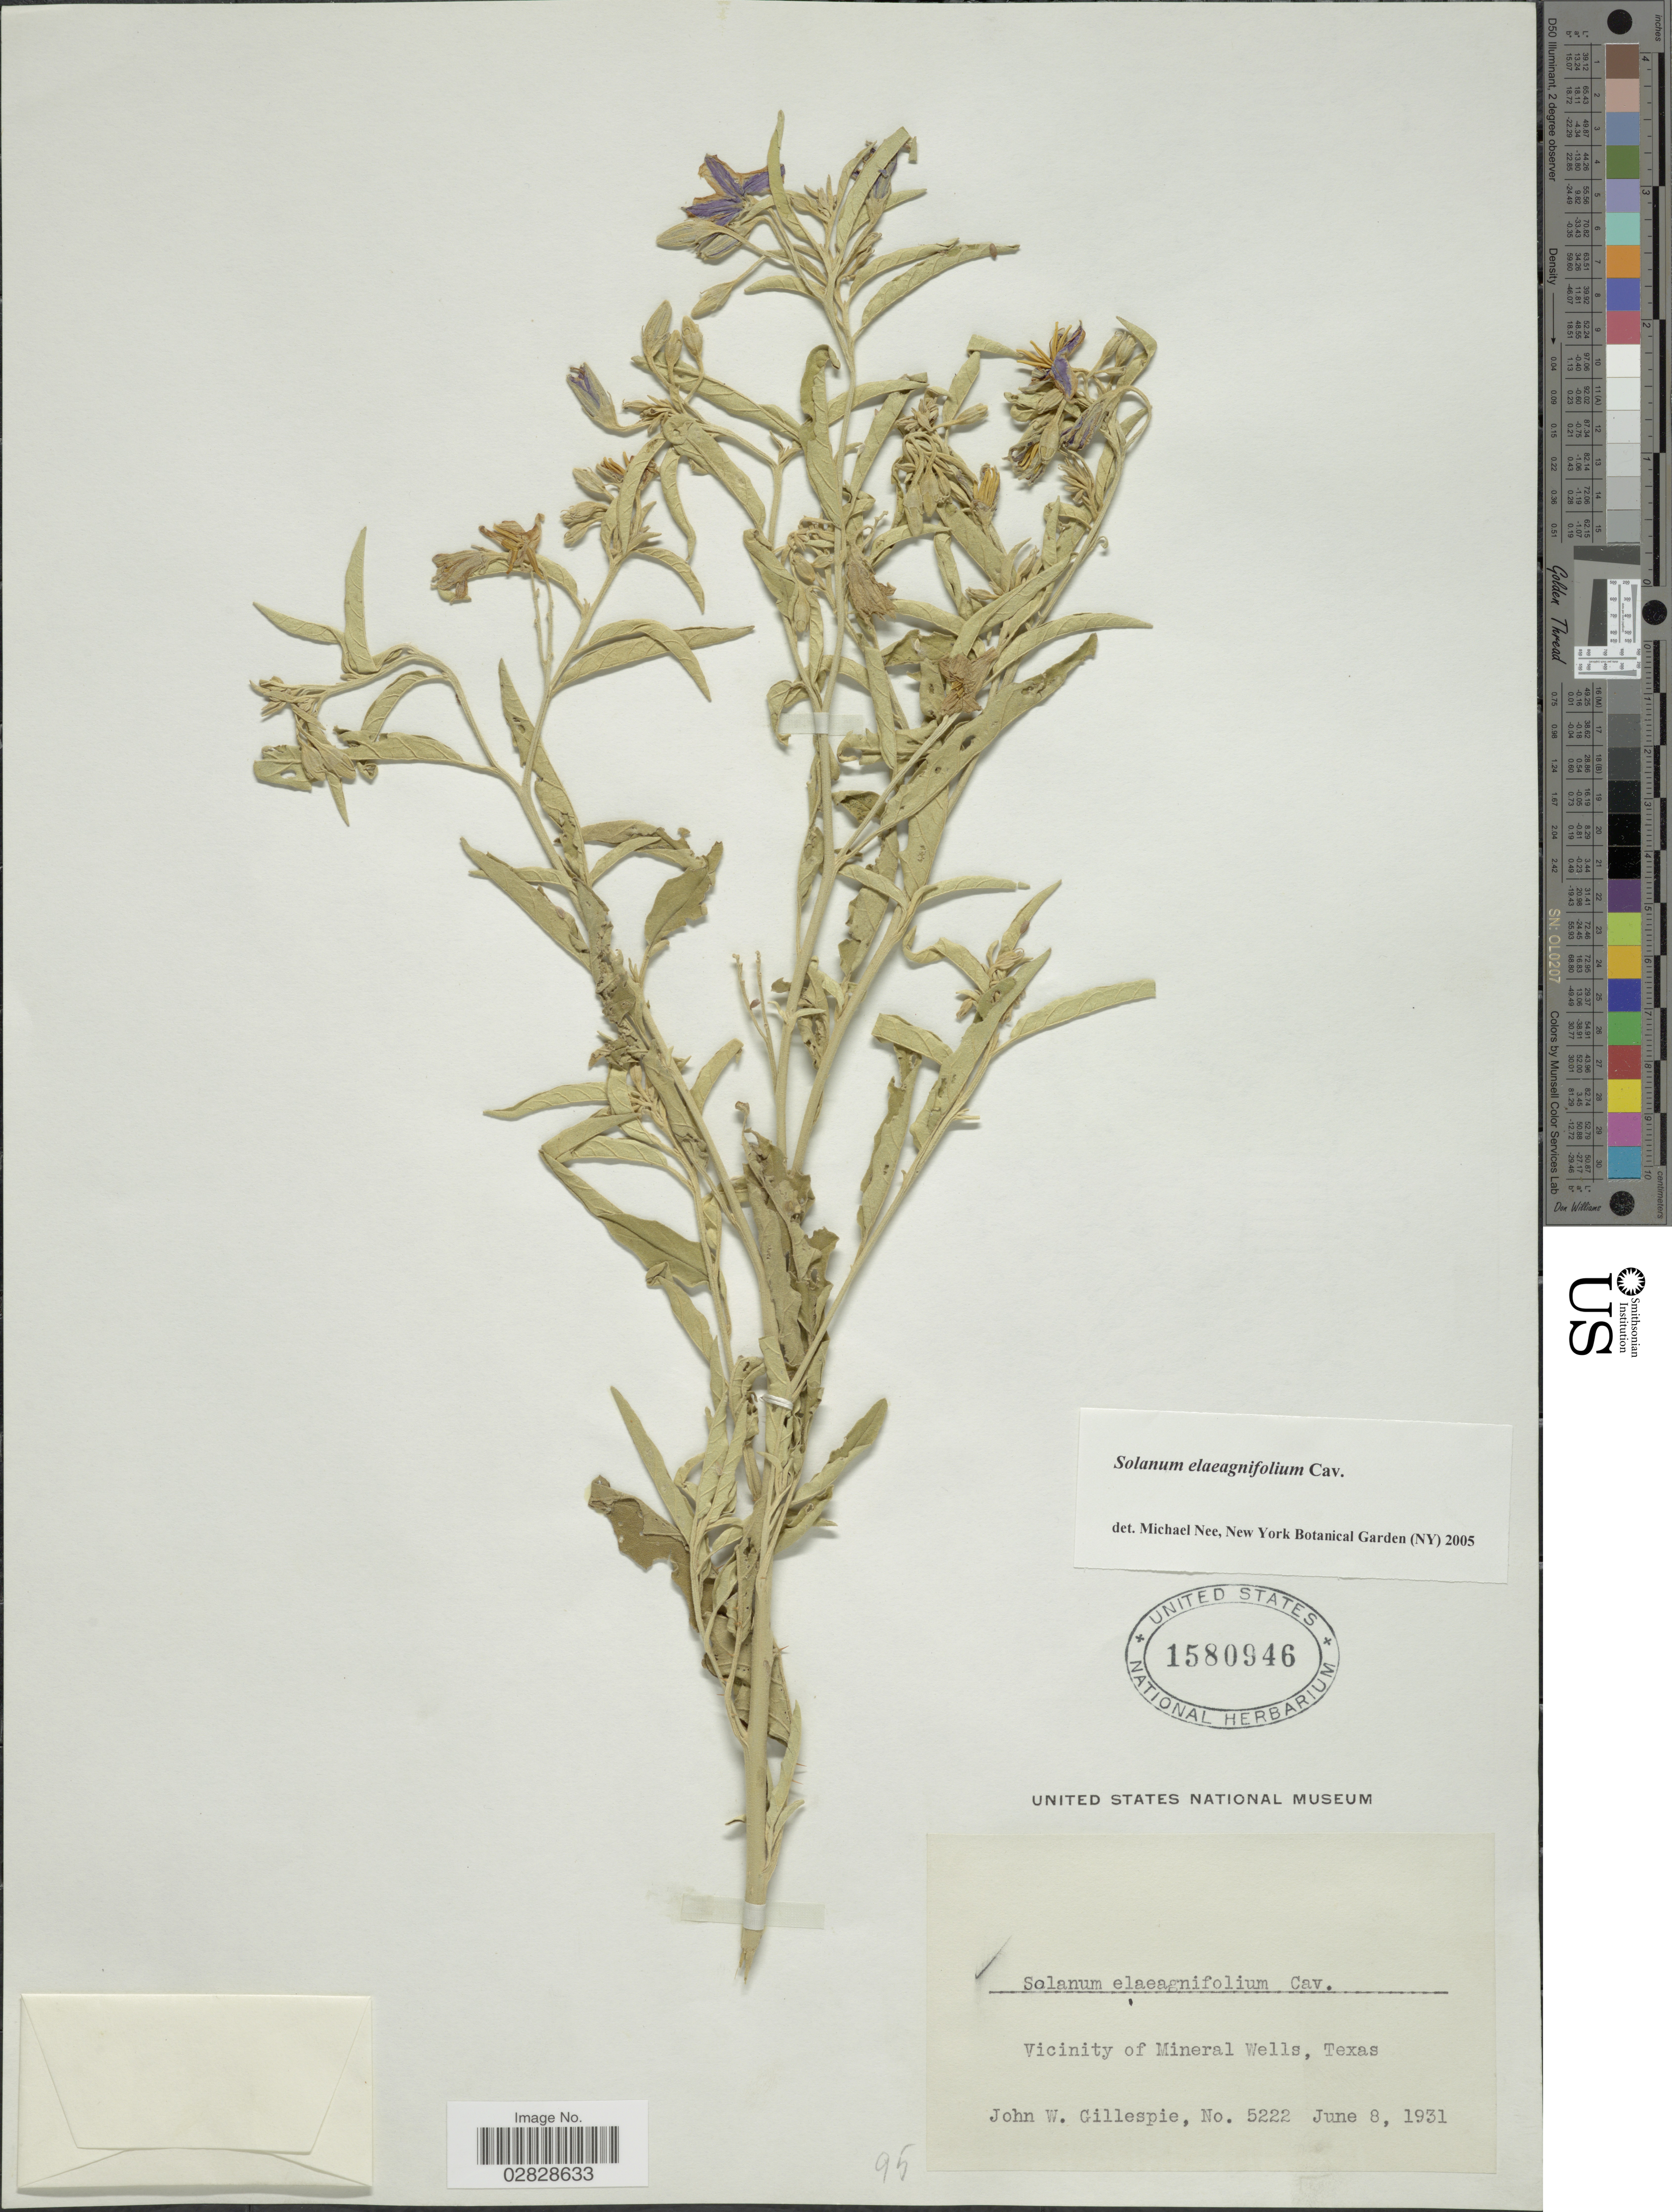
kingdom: Plantae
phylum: Tracheophyta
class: Magnoliopsida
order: Solanales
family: Solanaceae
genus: Solanum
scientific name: Solanum elaeagnifolium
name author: Cav.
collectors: J. W. Gillespie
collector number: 5222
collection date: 1931-06-08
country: United States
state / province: Texas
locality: Vicinity of Mineral Wells.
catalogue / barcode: US 1580946